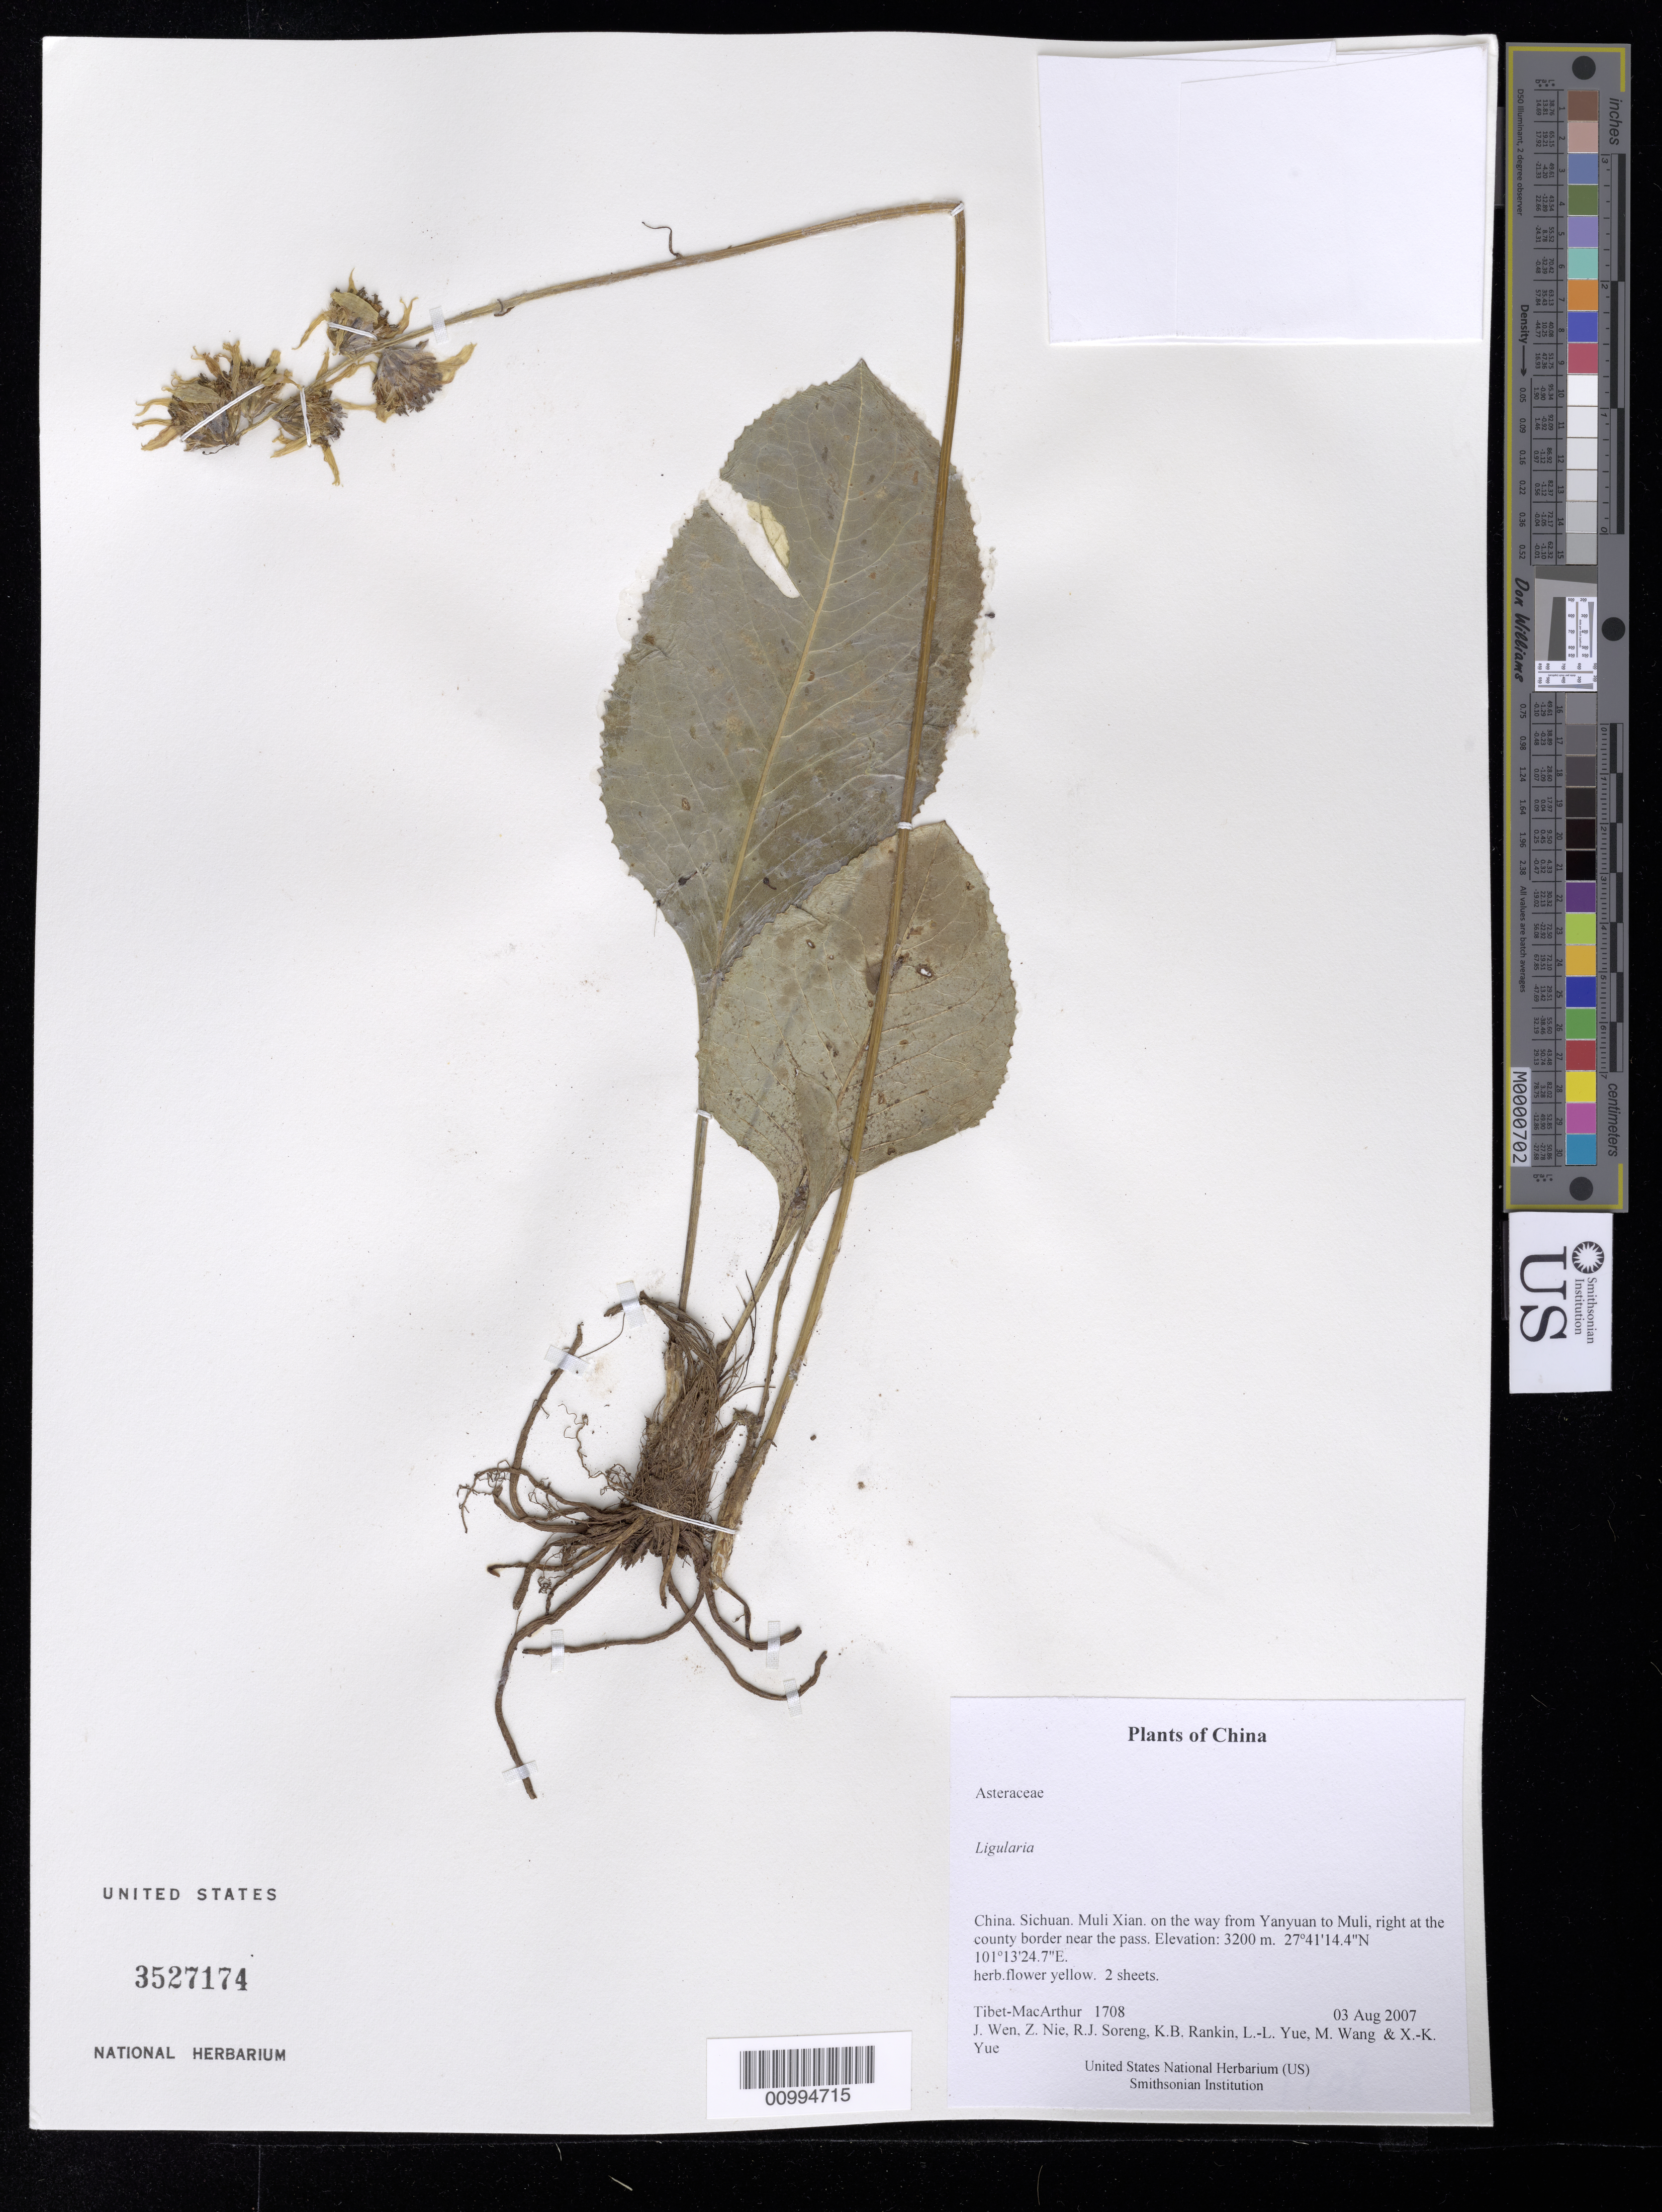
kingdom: Plantae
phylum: Tracheophyta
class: Magnoliopsida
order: Asterales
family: Asteraceae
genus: Ligularia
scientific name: Ligularia sp.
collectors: Tibet-MacArthur, J. Wen, Z. Nie, R. J. Soreng, K. Rankin, L. Yue, M. Wang & X. Yue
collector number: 1708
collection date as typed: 03 Aug 2007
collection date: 2007-08-03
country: China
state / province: Sichuan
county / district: Muli Xian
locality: on the way from Yanyuan to Muli, right at the county border near the pass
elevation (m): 3200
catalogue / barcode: US 3527174